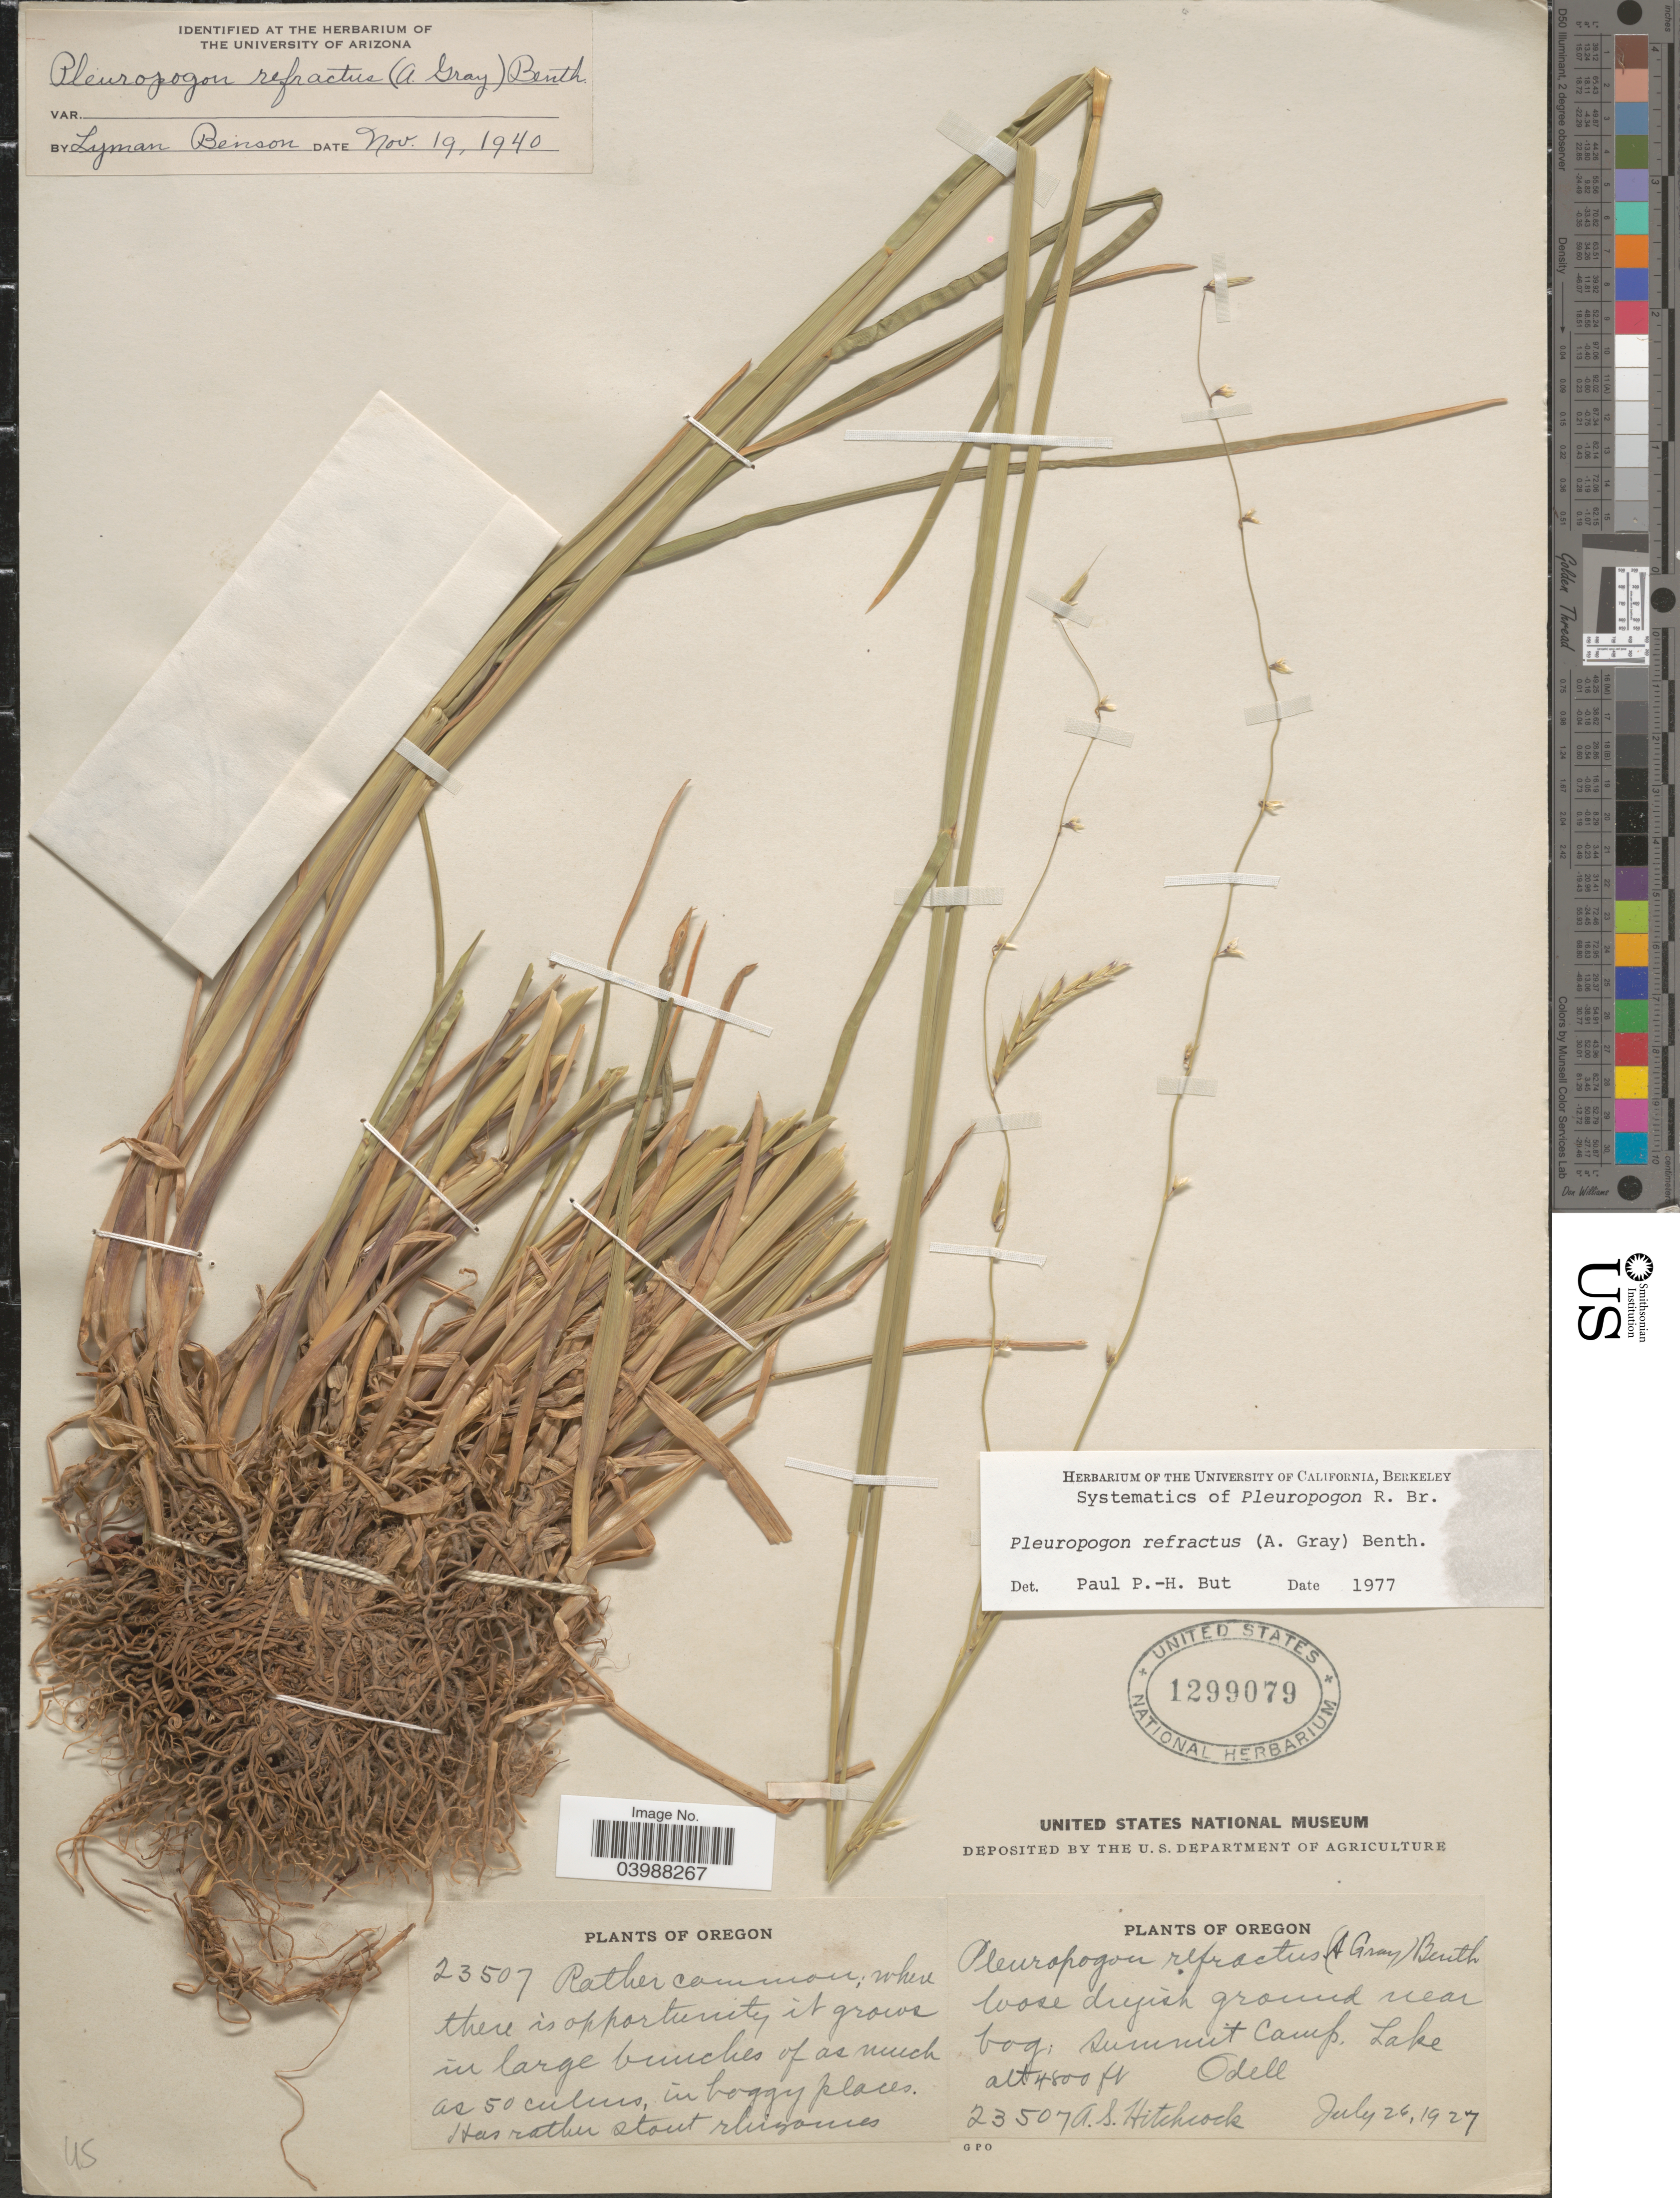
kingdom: Plantae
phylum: Tracheophyta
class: Liliopsida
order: Poales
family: Poaceae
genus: Pleuropogon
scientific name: Pleuropogon refractus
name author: (A. Gray) Benth.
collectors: A. S. Hitchcock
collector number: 23507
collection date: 1927-07-26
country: United States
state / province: Oregon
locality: Summit Camp, Lake Odell.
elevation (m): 1463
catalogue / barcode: US 1299079